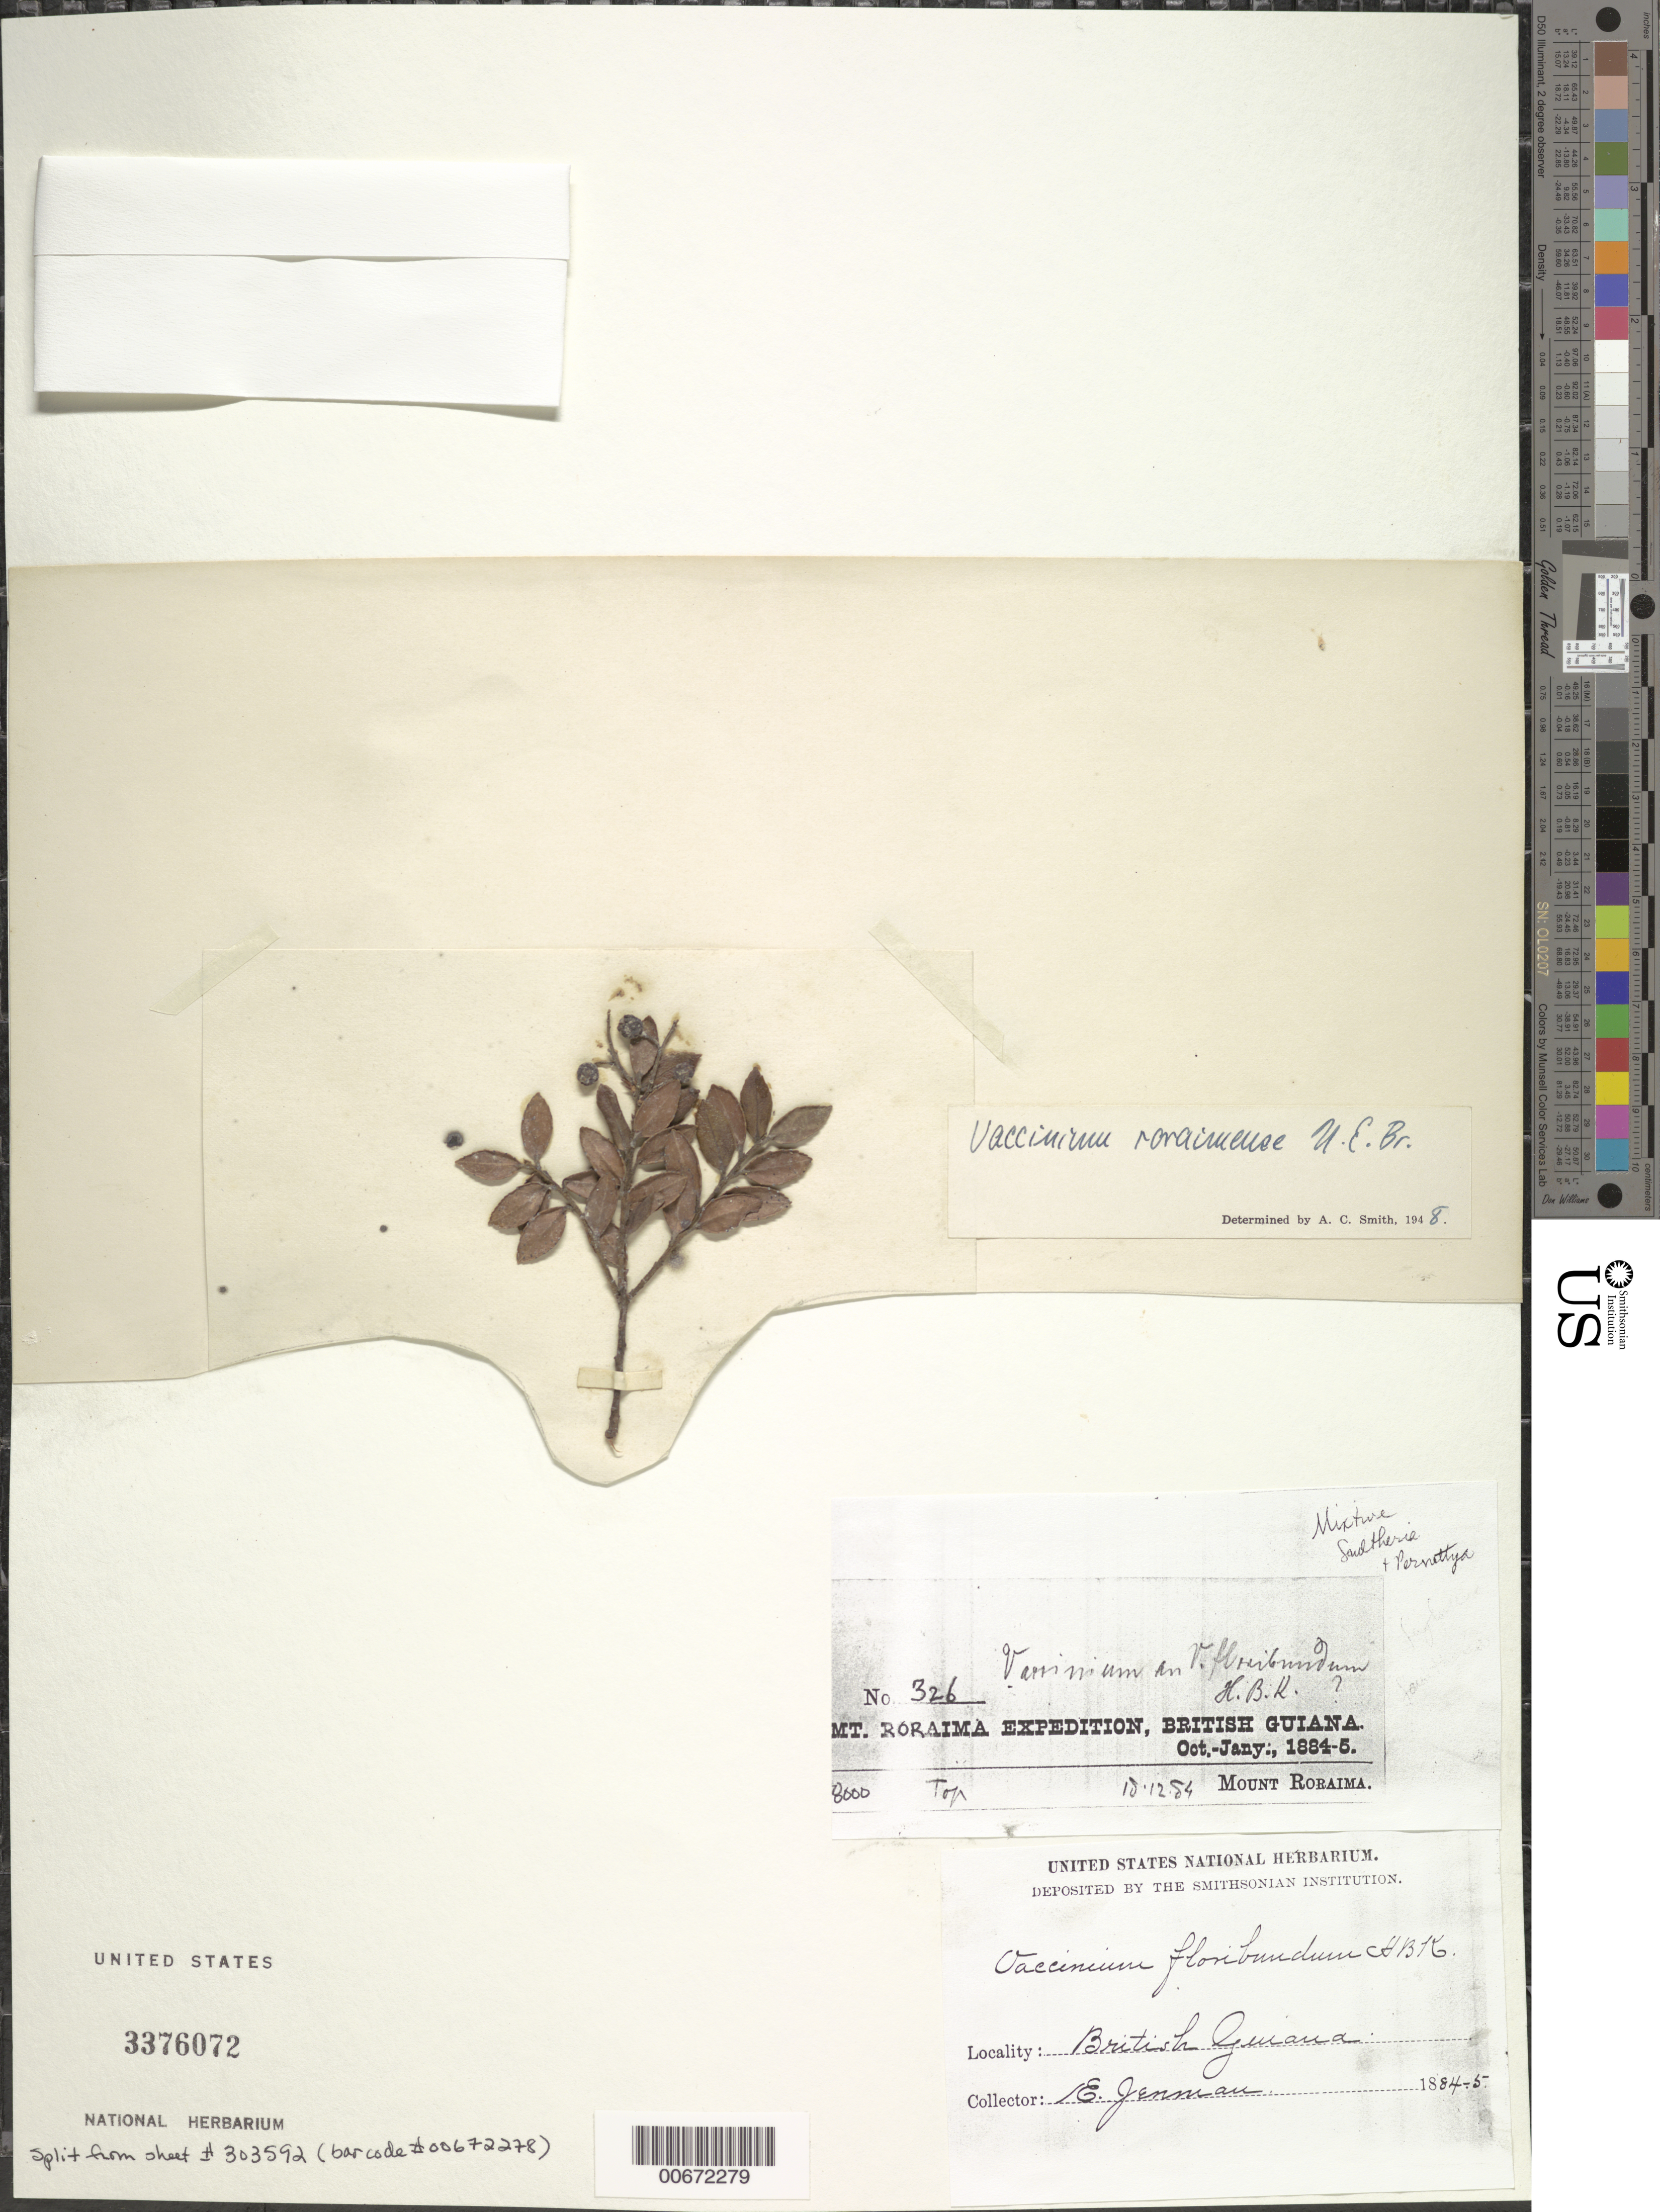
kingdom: Plantae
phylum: Tracheophyta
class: Magnoliopsida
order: Ericales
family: Ericaceae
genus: Vaccinium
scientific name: Vaccinium roraimense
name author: N.E. Br.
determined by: Smith, A. C.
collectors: G. S. Jenman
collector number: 326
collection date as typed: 18 December 1884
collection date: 1884-12-18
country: Guyana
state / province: Cuyuni-Mazaruni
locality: Mt. Roraima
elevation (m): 732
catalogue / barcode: US 3376072